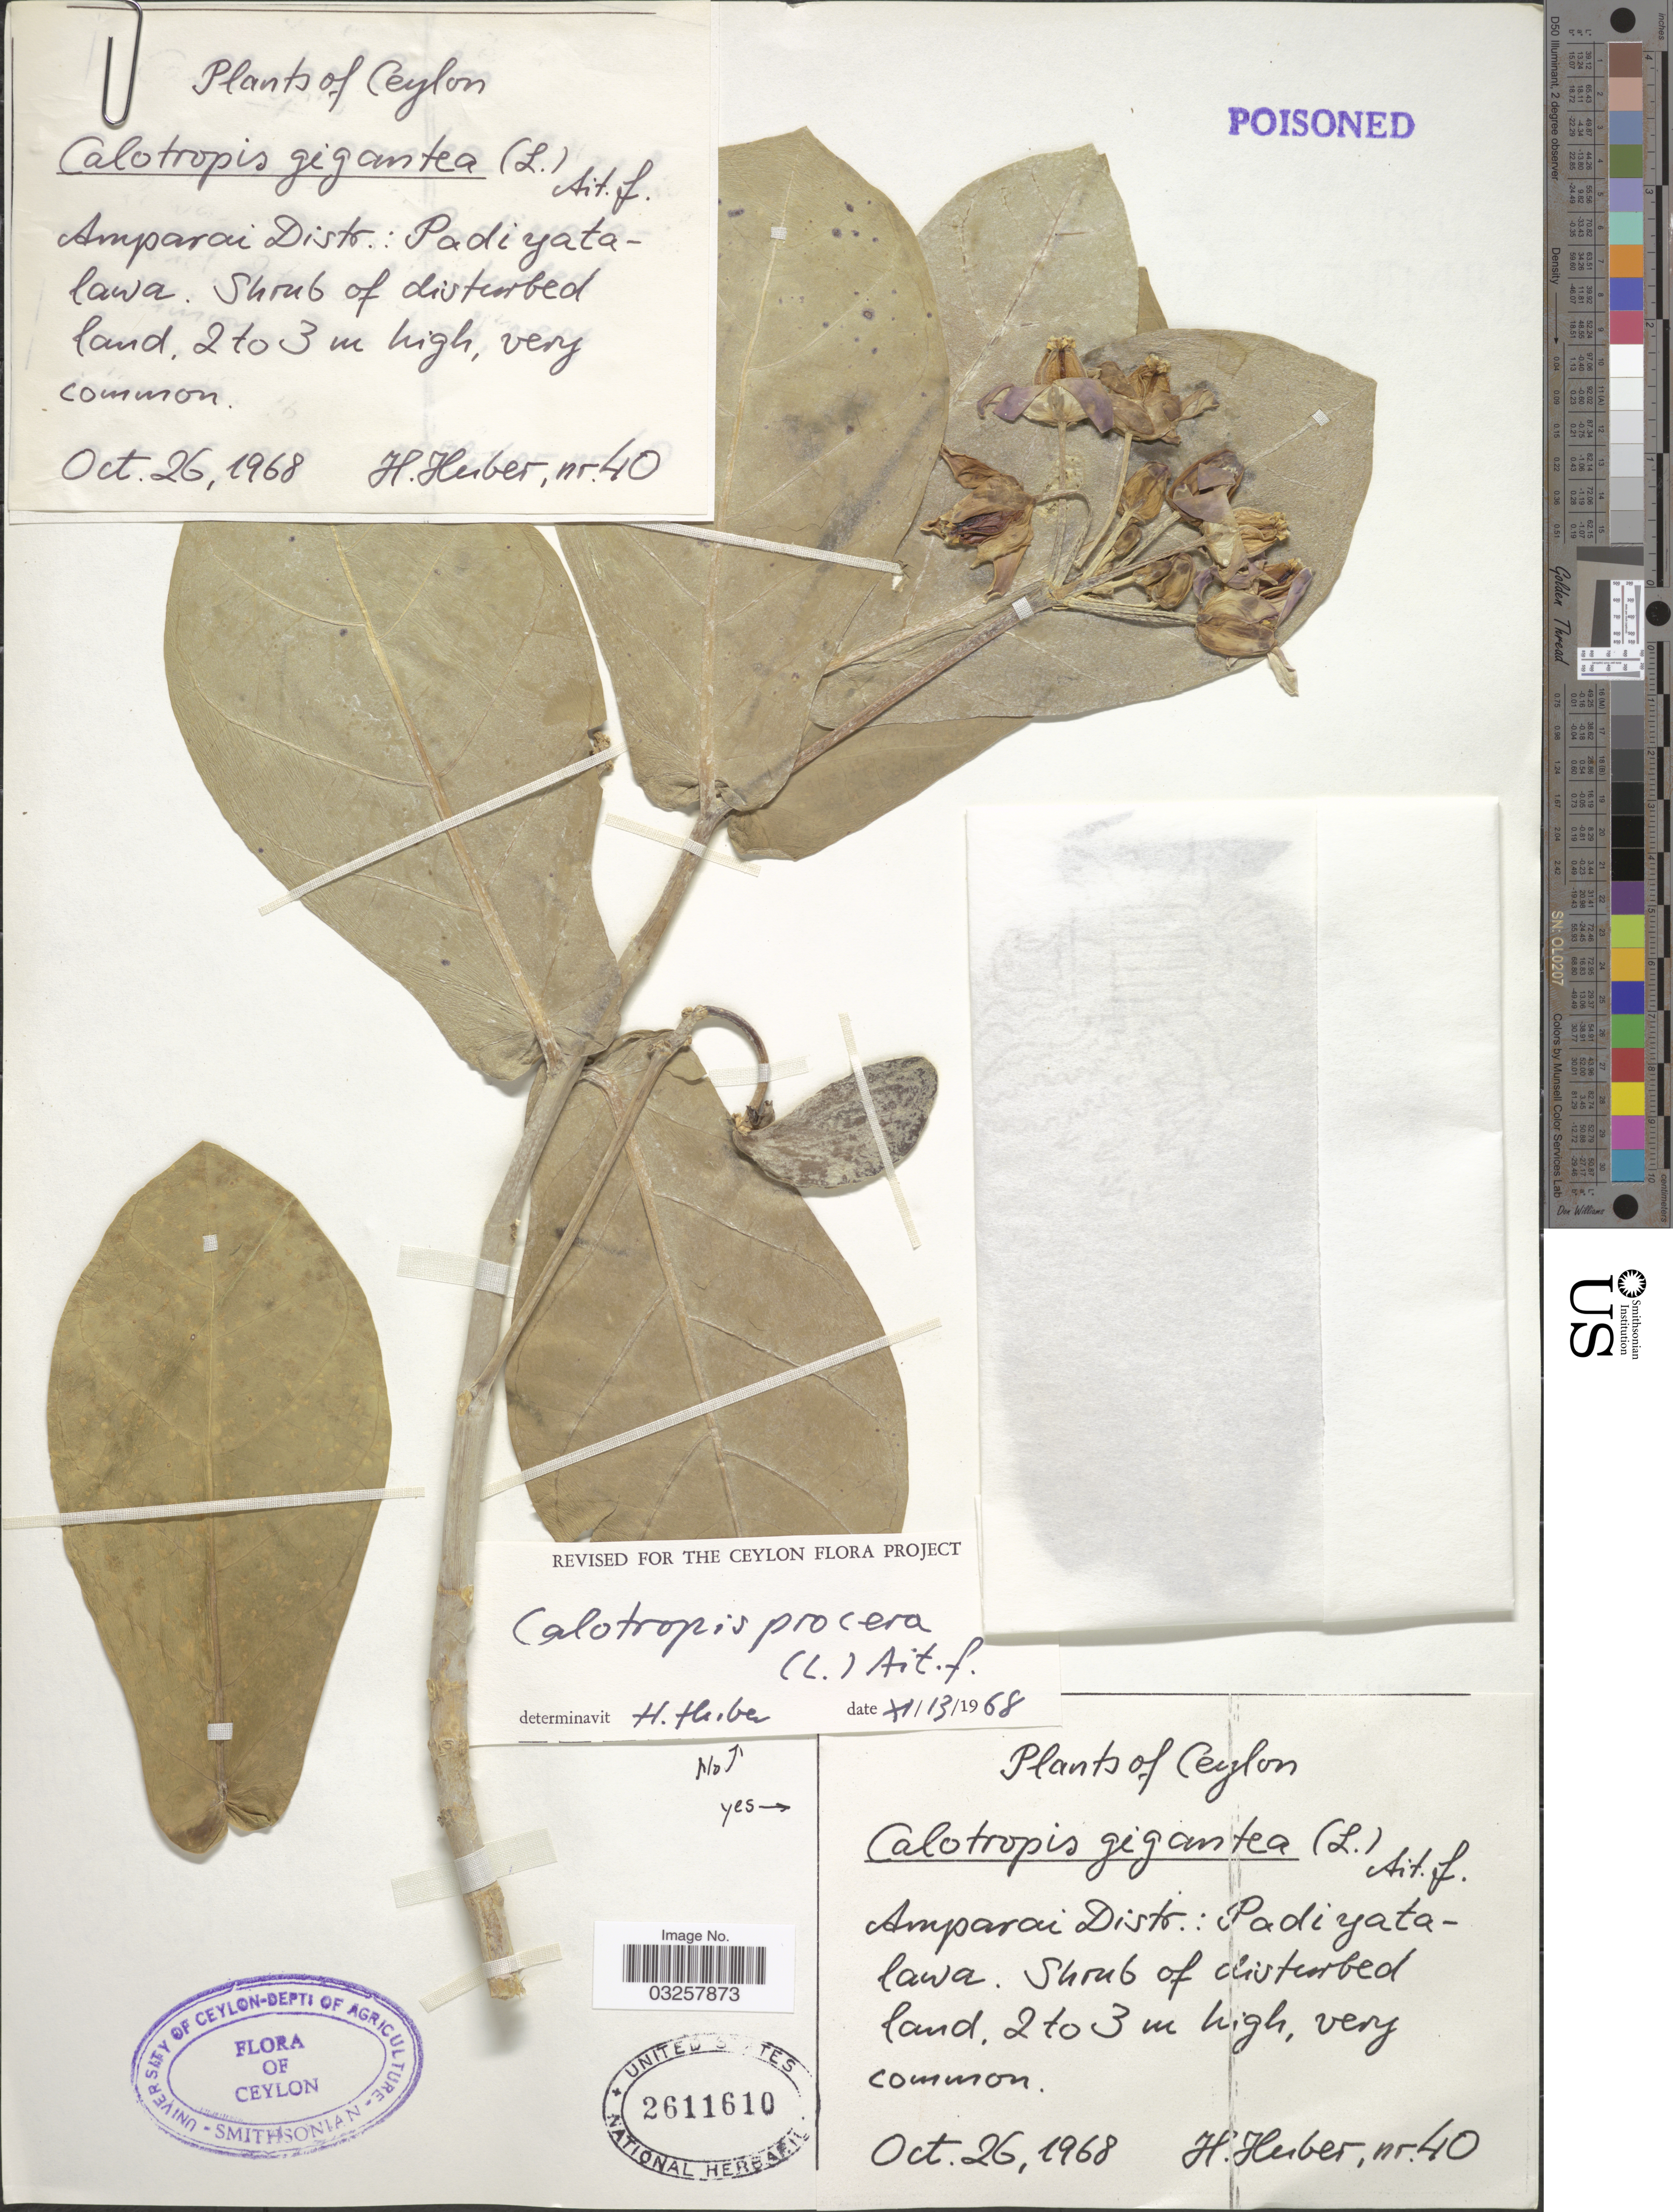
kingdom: Plantae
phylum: Tracheophyta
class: Magnoliopsida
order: Gentianales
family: Apocynaceae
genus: Calotropis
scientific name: Calotropis gigantea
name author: (L.) W.T. Aiton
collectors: H. Huber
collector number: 40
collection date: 1968-10-26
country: Sri Lanka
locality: Ceylon. Amparai Distr.: Padiyatalawa.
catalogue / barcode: US 2611610